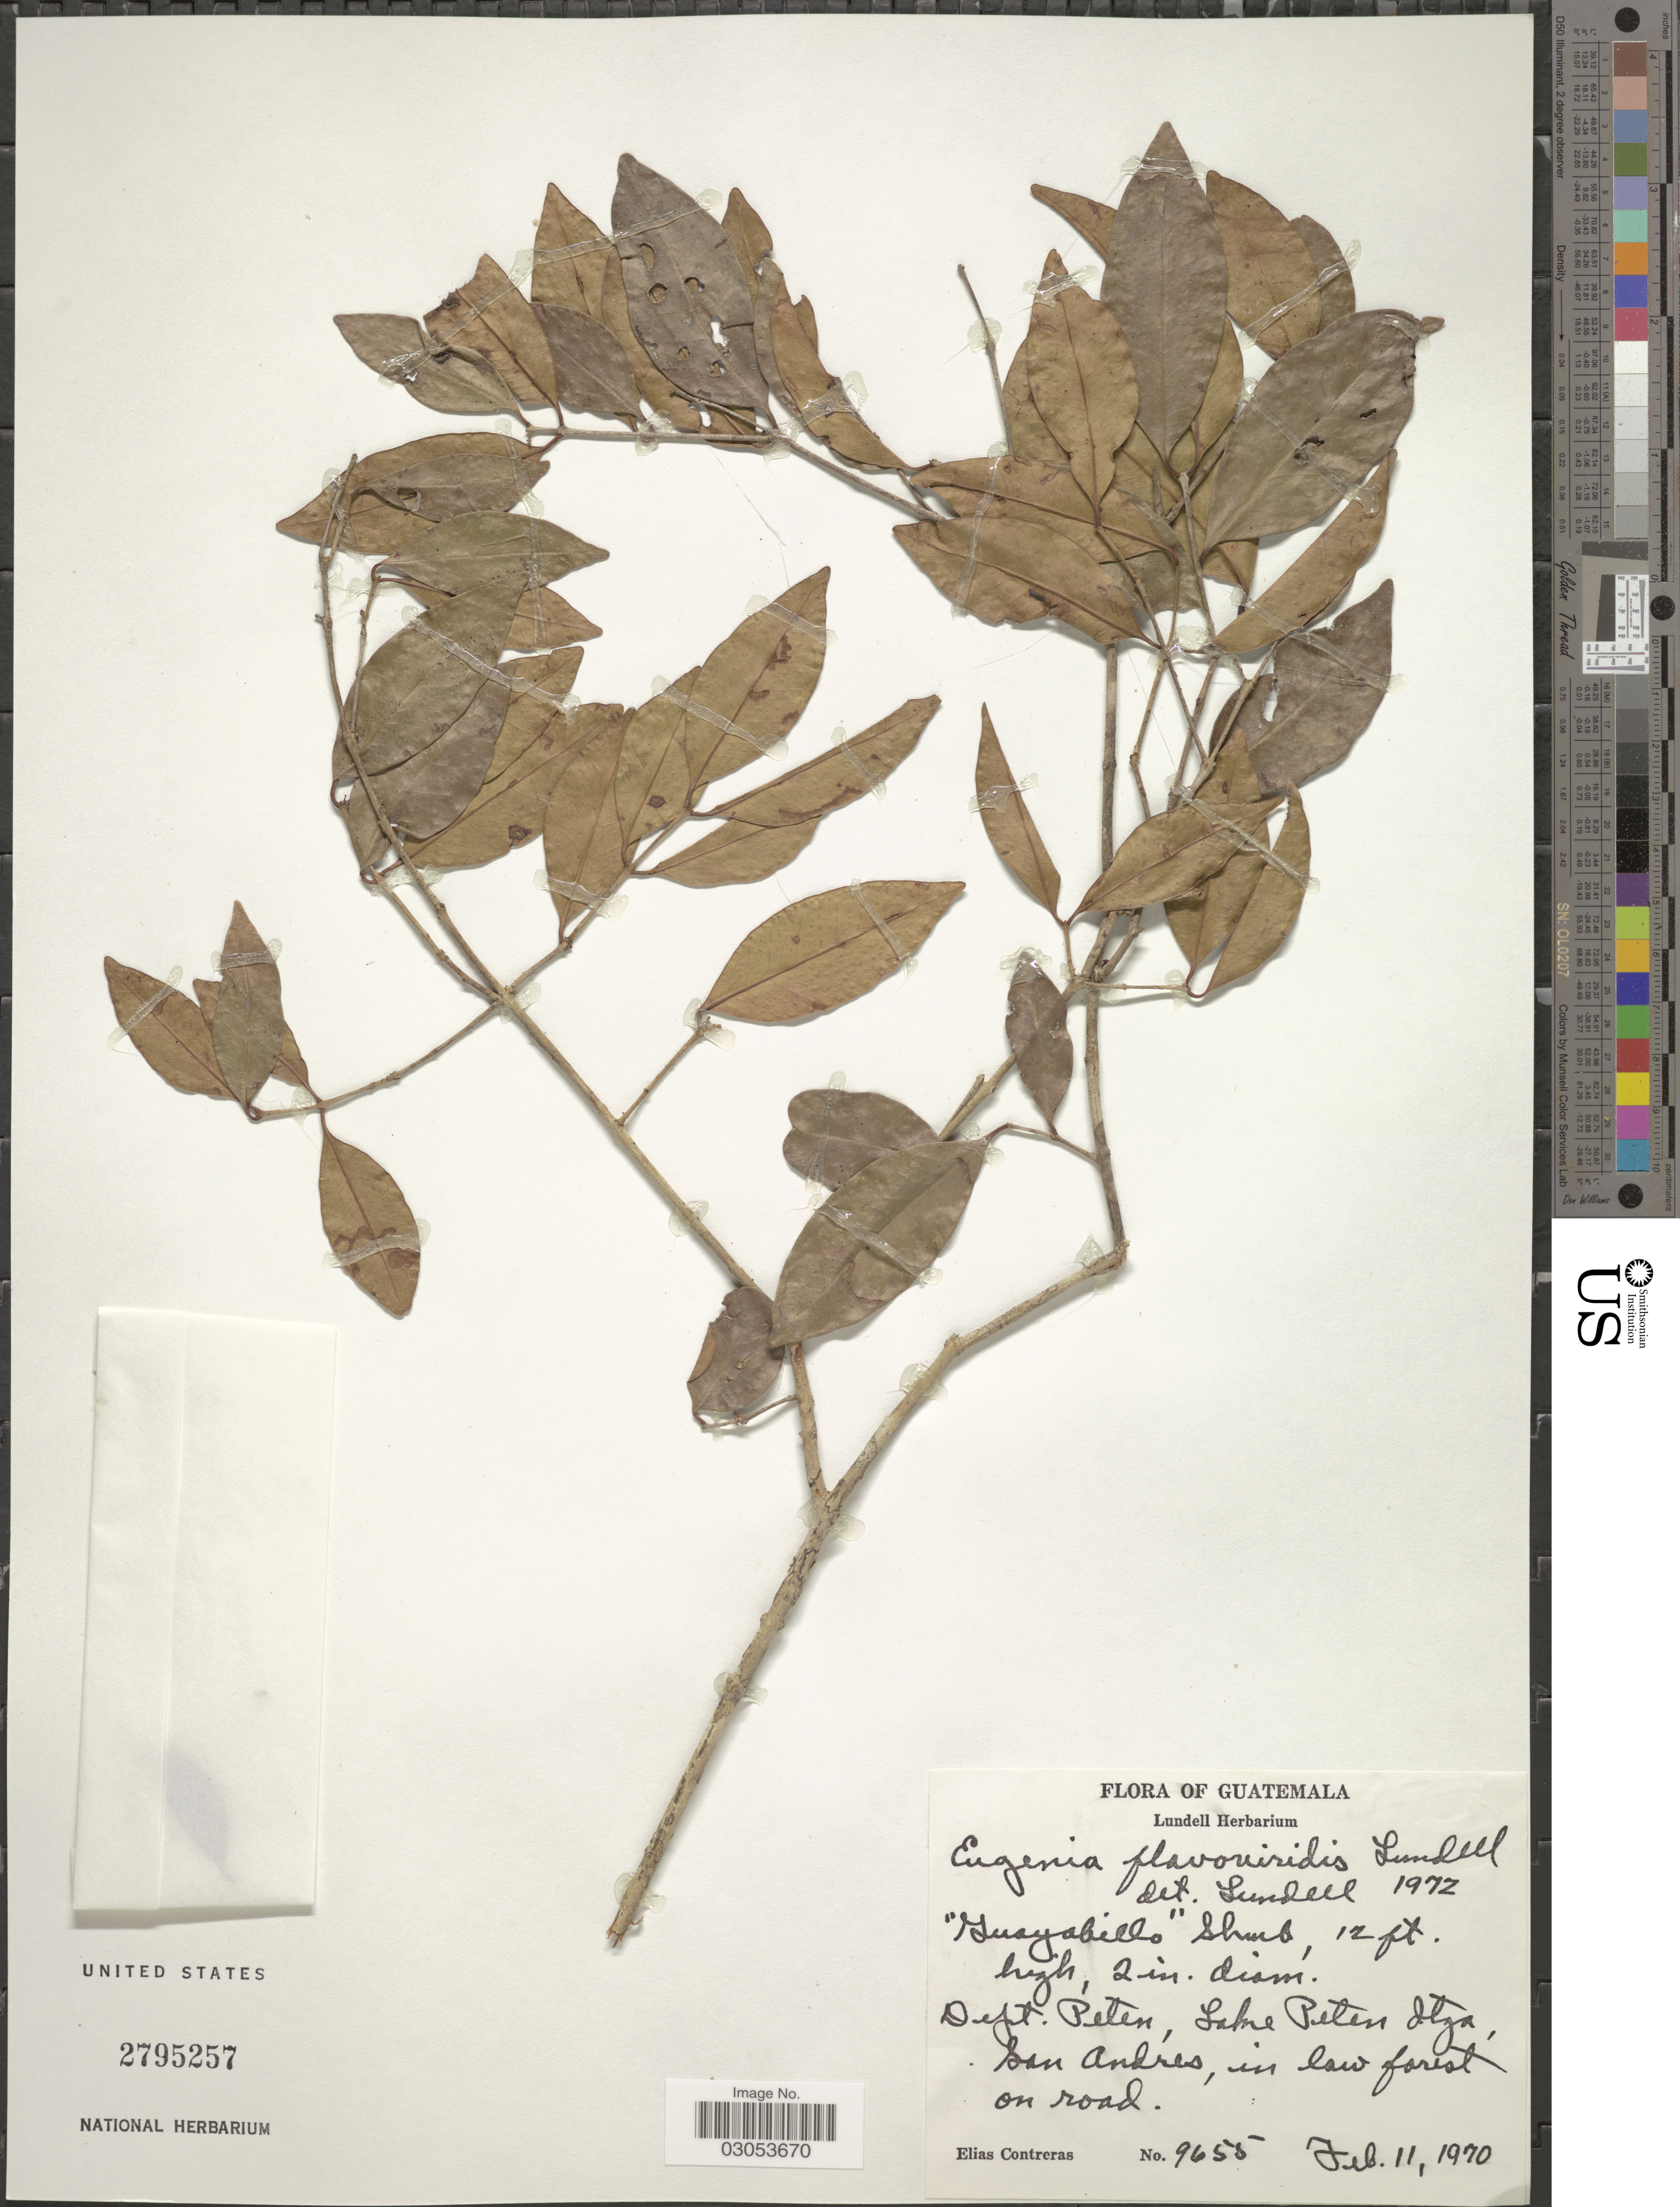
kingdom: Plantae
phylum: Tracheophyta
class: Magnoliopsida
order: Myrtales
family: Myrtaceae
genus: Eugenia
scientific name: Eugenia flavoviridis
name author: Lundell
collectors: E. Contreras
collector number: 9655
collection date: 1970-02-11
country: Guatemala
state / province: El Petén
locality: Dept. Peten, Lake Peten, Itza, San Andres, in low forest on road.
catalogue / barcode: US 2795257